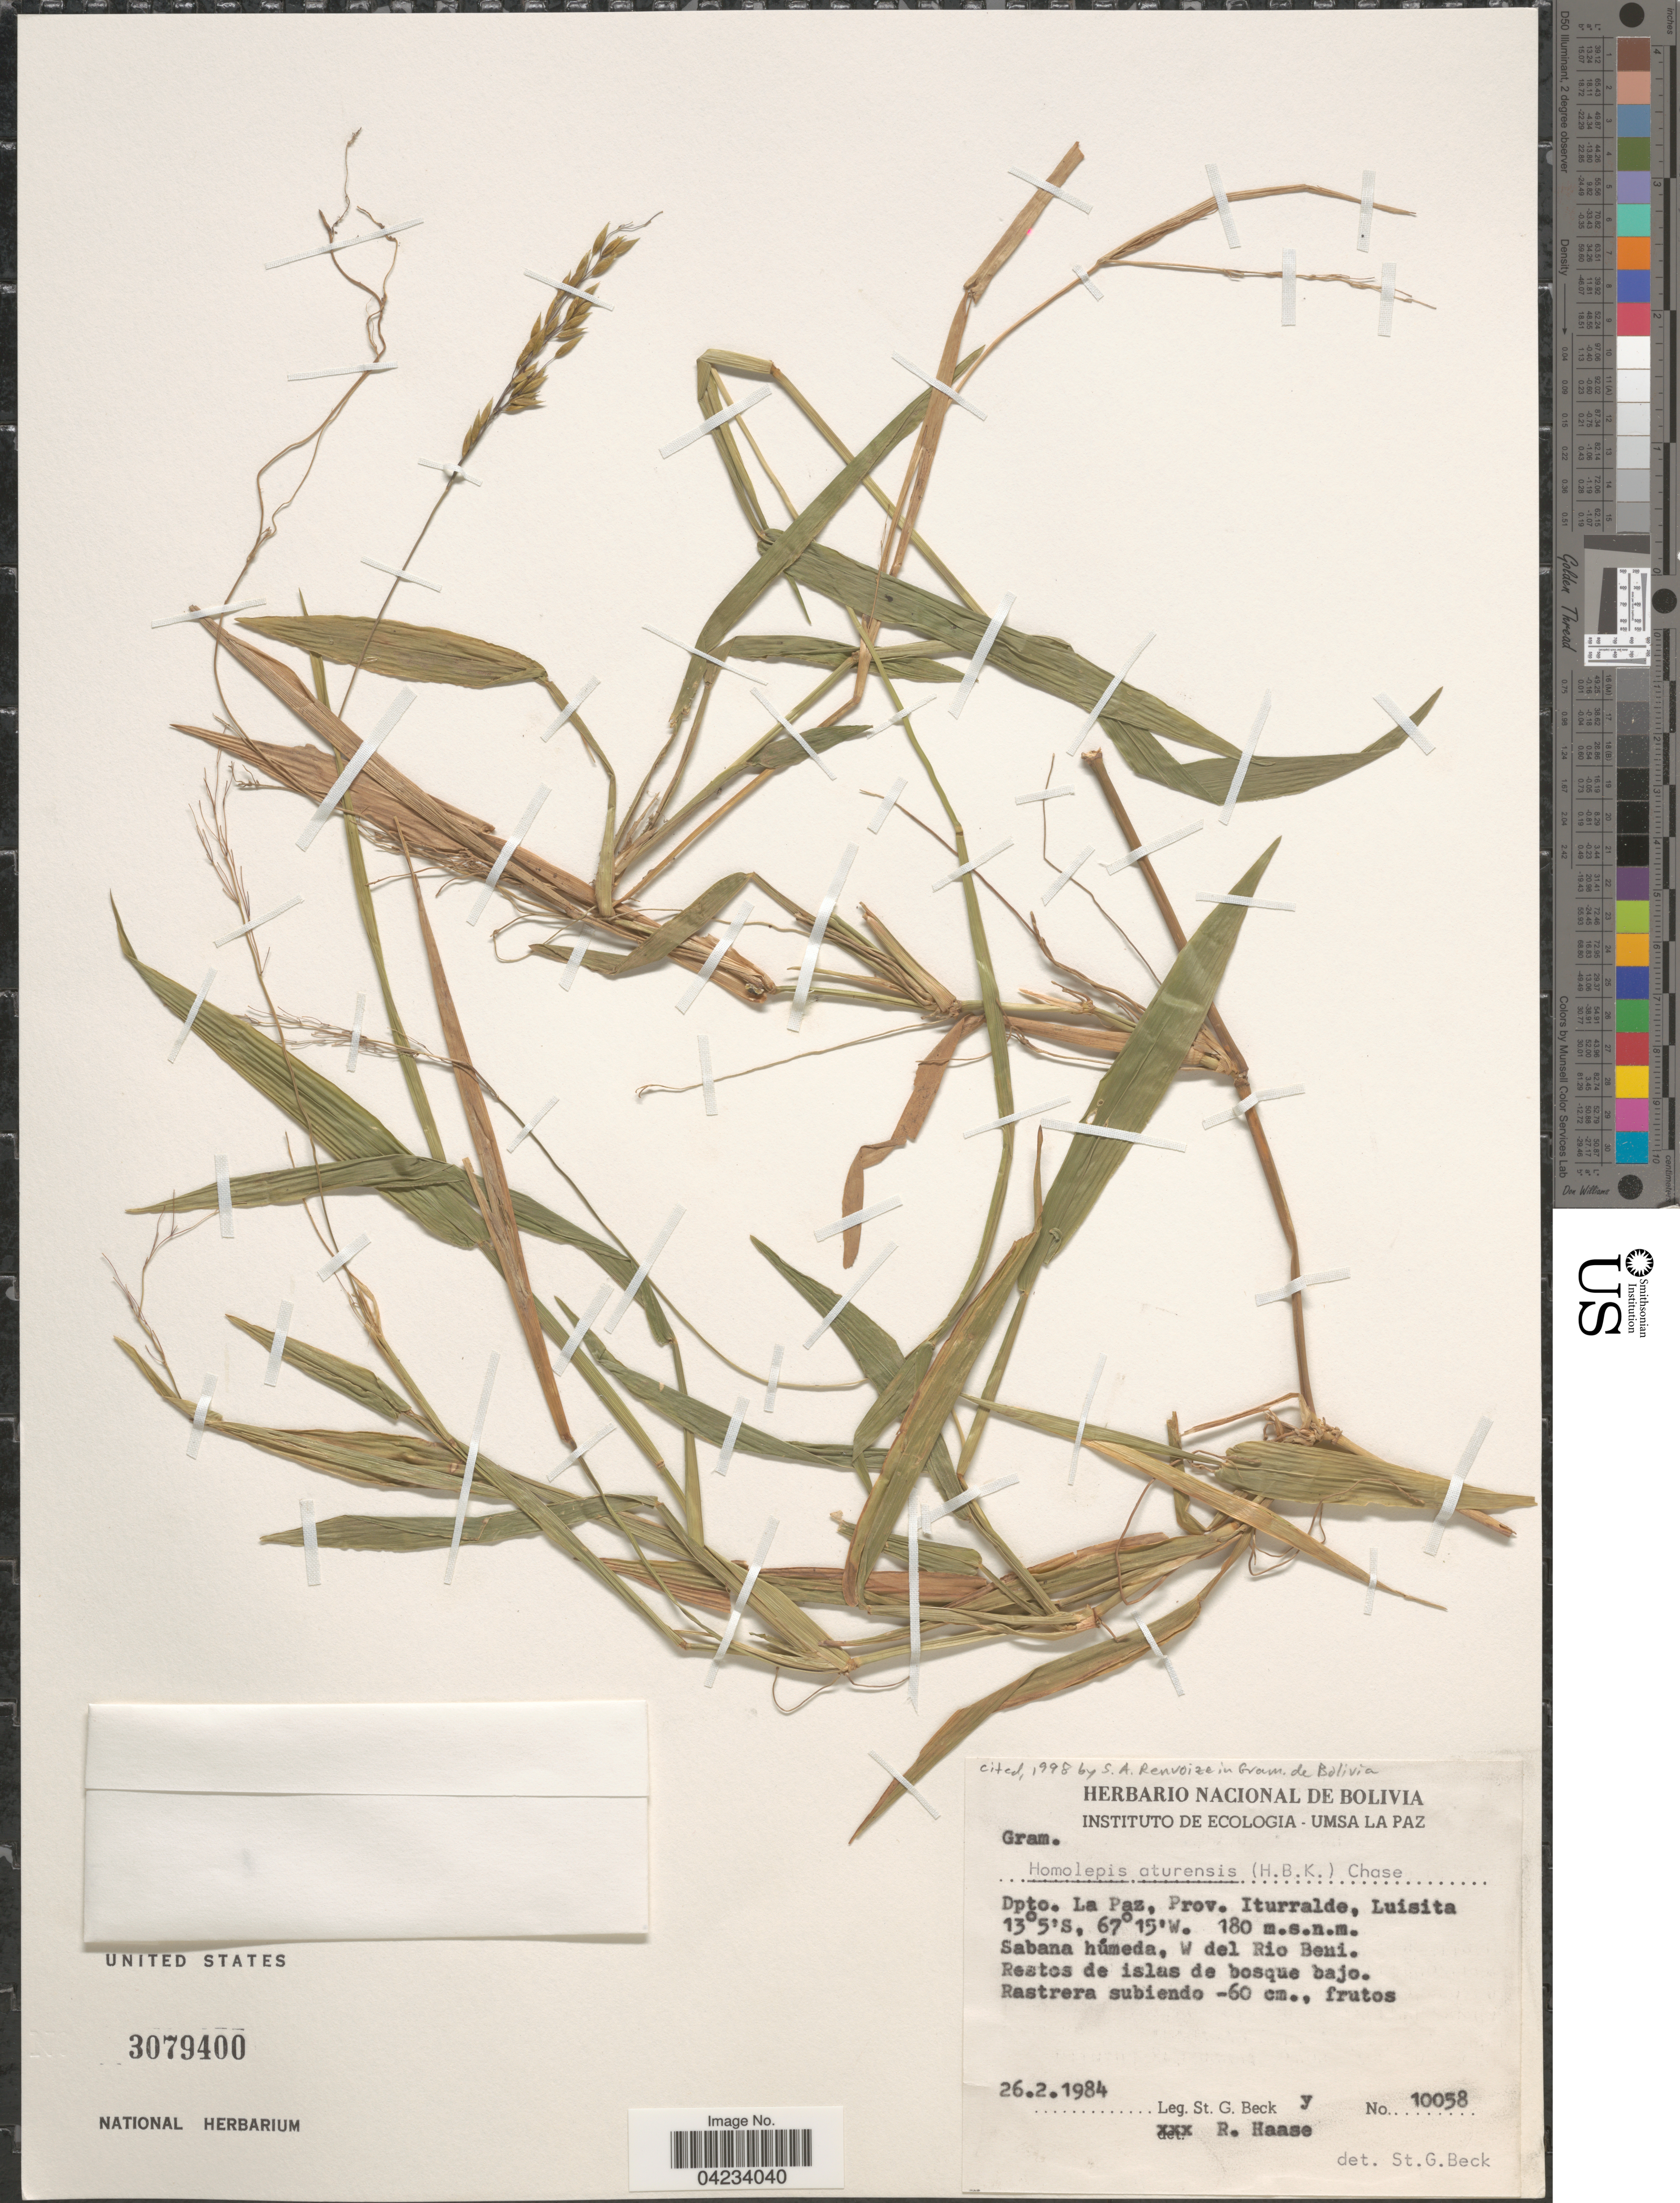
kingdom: Plantae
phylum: Tracheophyta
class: Liliopsida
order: Poales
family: Poaceae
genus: Homolepis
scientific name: Homolepis aturensis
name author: (Kunth) Chase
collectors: S. G. Beck & R. Haase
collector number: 10058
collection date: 1984-02-26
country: Bolivia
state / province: La Paz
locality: Dpto. La Paz, Prov. Iturralde, Luisita. Sabana húmeda, W del Rio Beni.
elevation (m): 180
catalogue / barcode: US 3079400